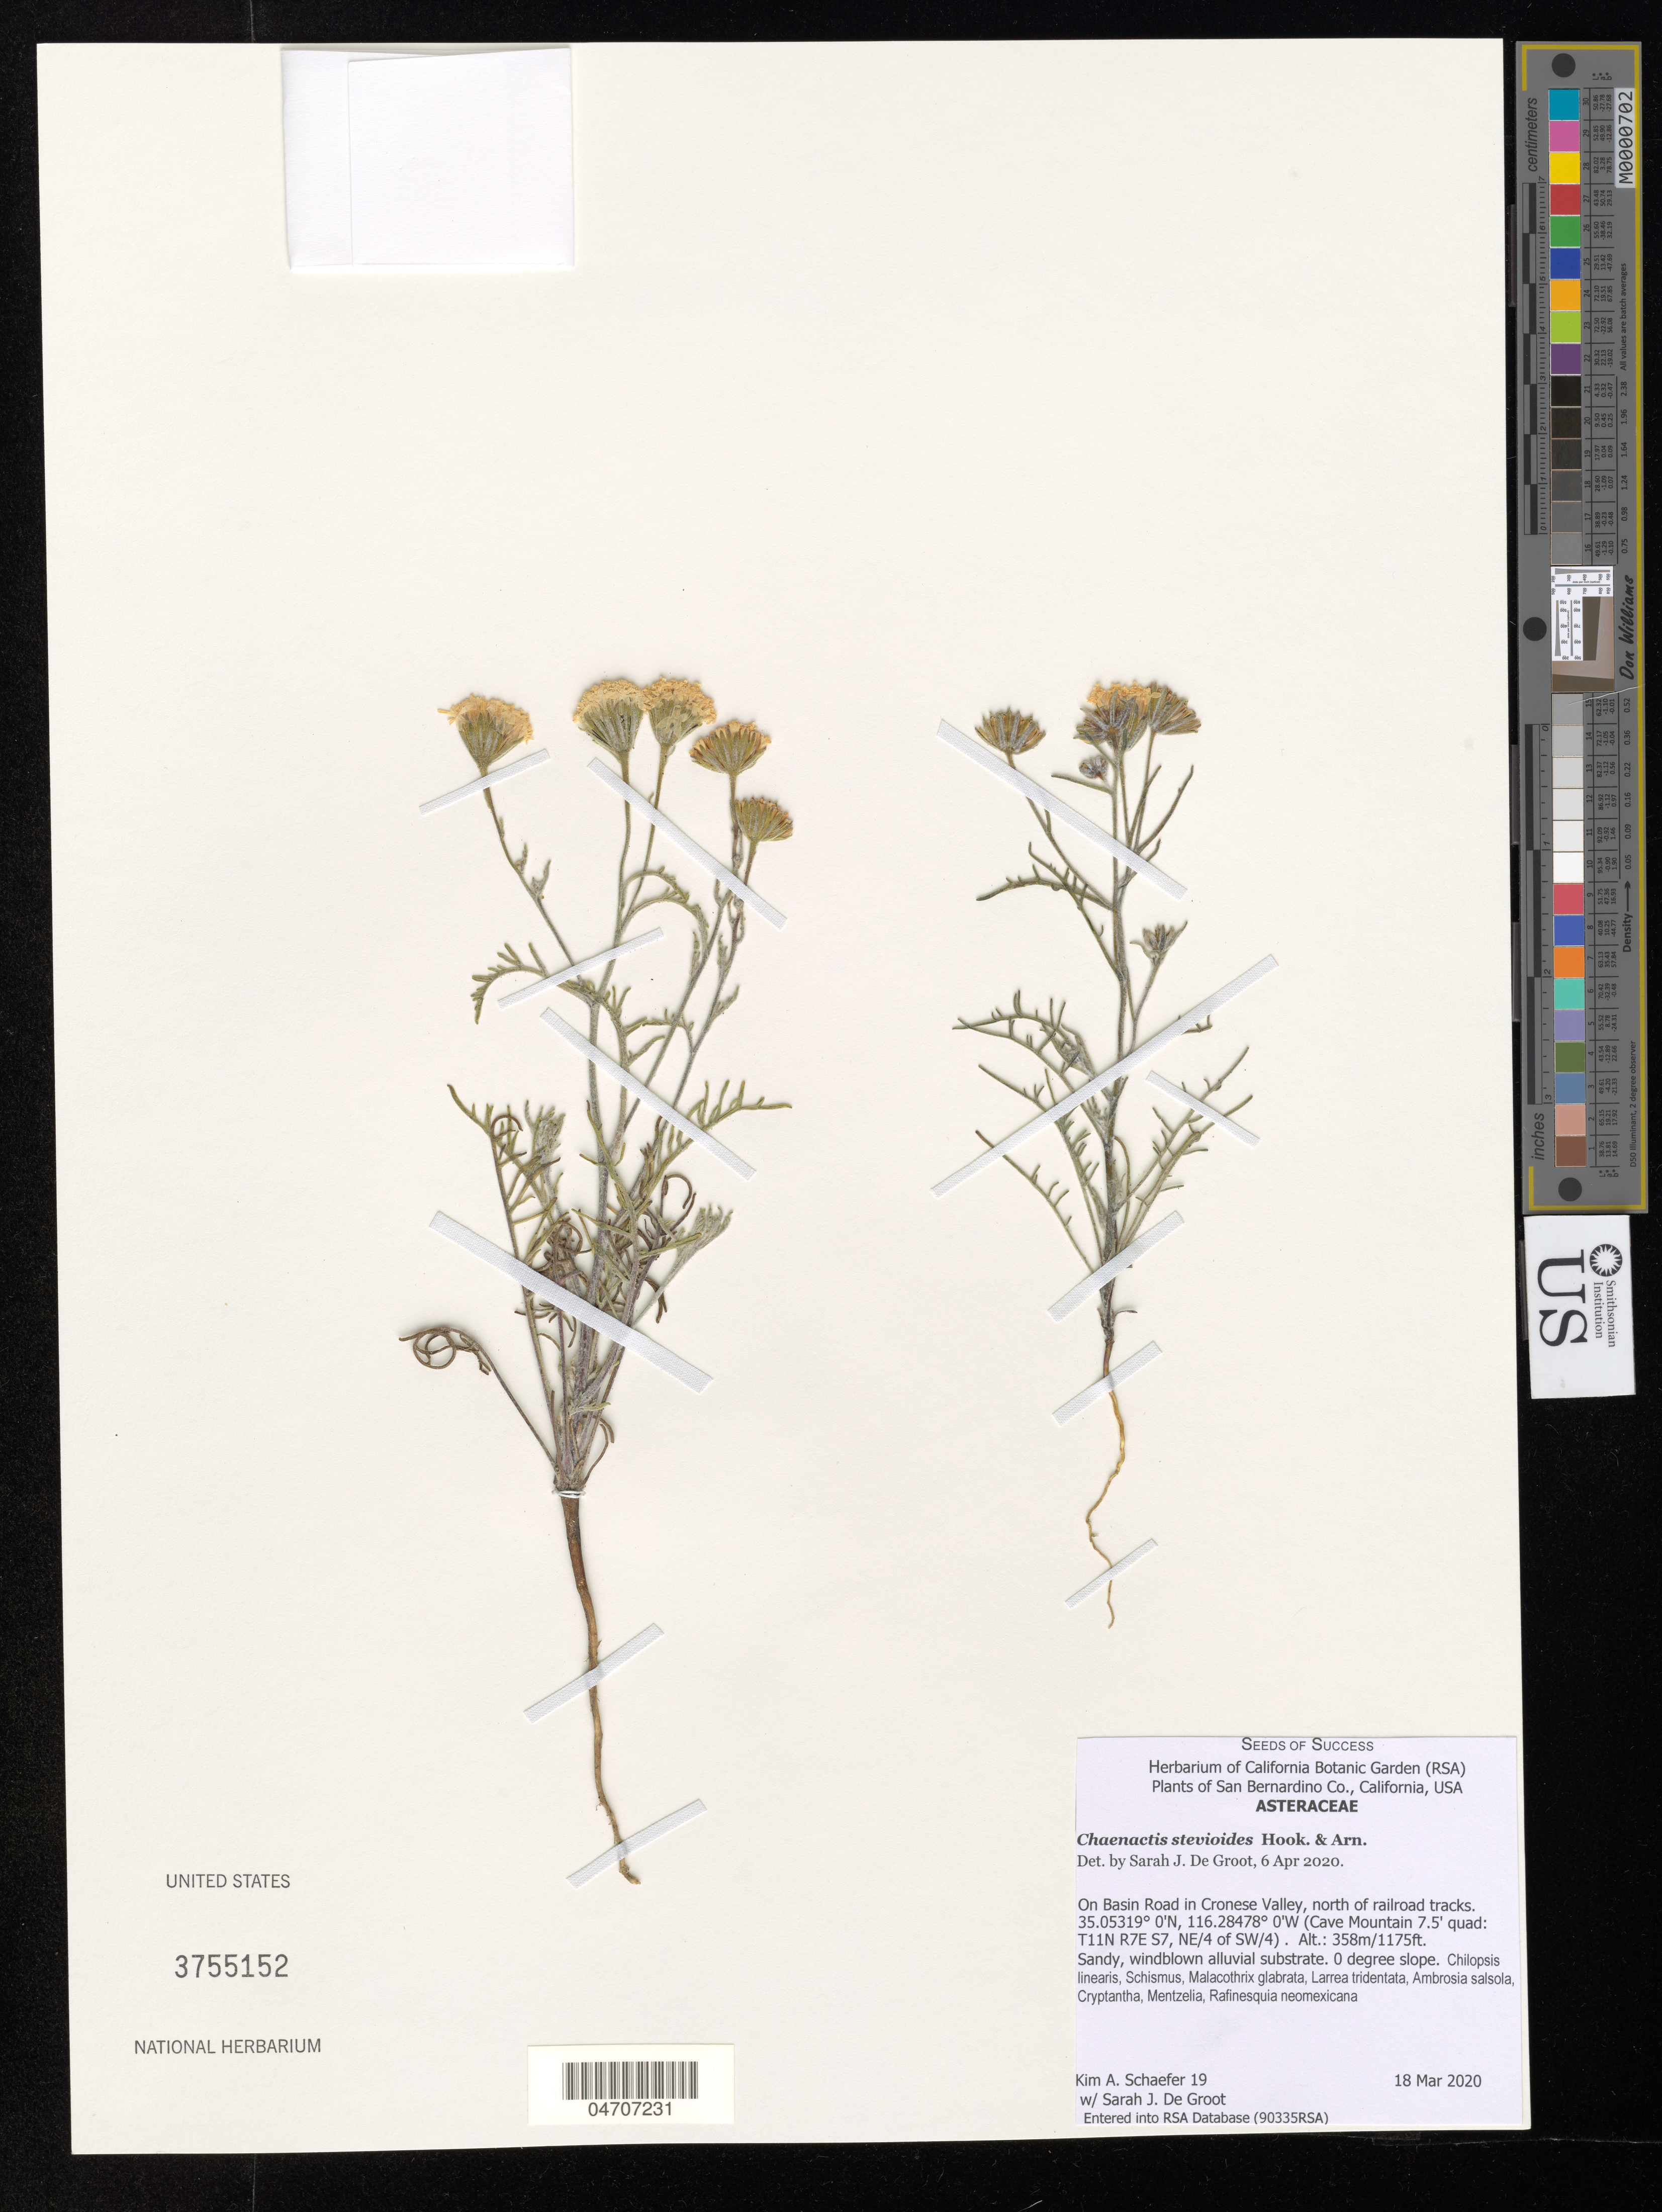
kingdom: Plantae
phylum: Tracheophyta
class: Magnoliopsida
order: Asterales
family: Asteraceae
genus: Chaenactis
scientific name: Chaenactis stevioides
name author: Hook. & Arn.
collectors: K. Schaefer & S. De Groot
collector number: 19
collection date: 2020-03-18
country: United States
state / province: California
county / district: San Bernardino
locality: San Bernardino Co. On Basin Road in Cronese Valley, north of railroad tracks. (Cave Mountain 7.5' quad: T11N R7E S7, NE/4 of SW/4).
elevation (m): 358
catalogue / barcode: US 3755152